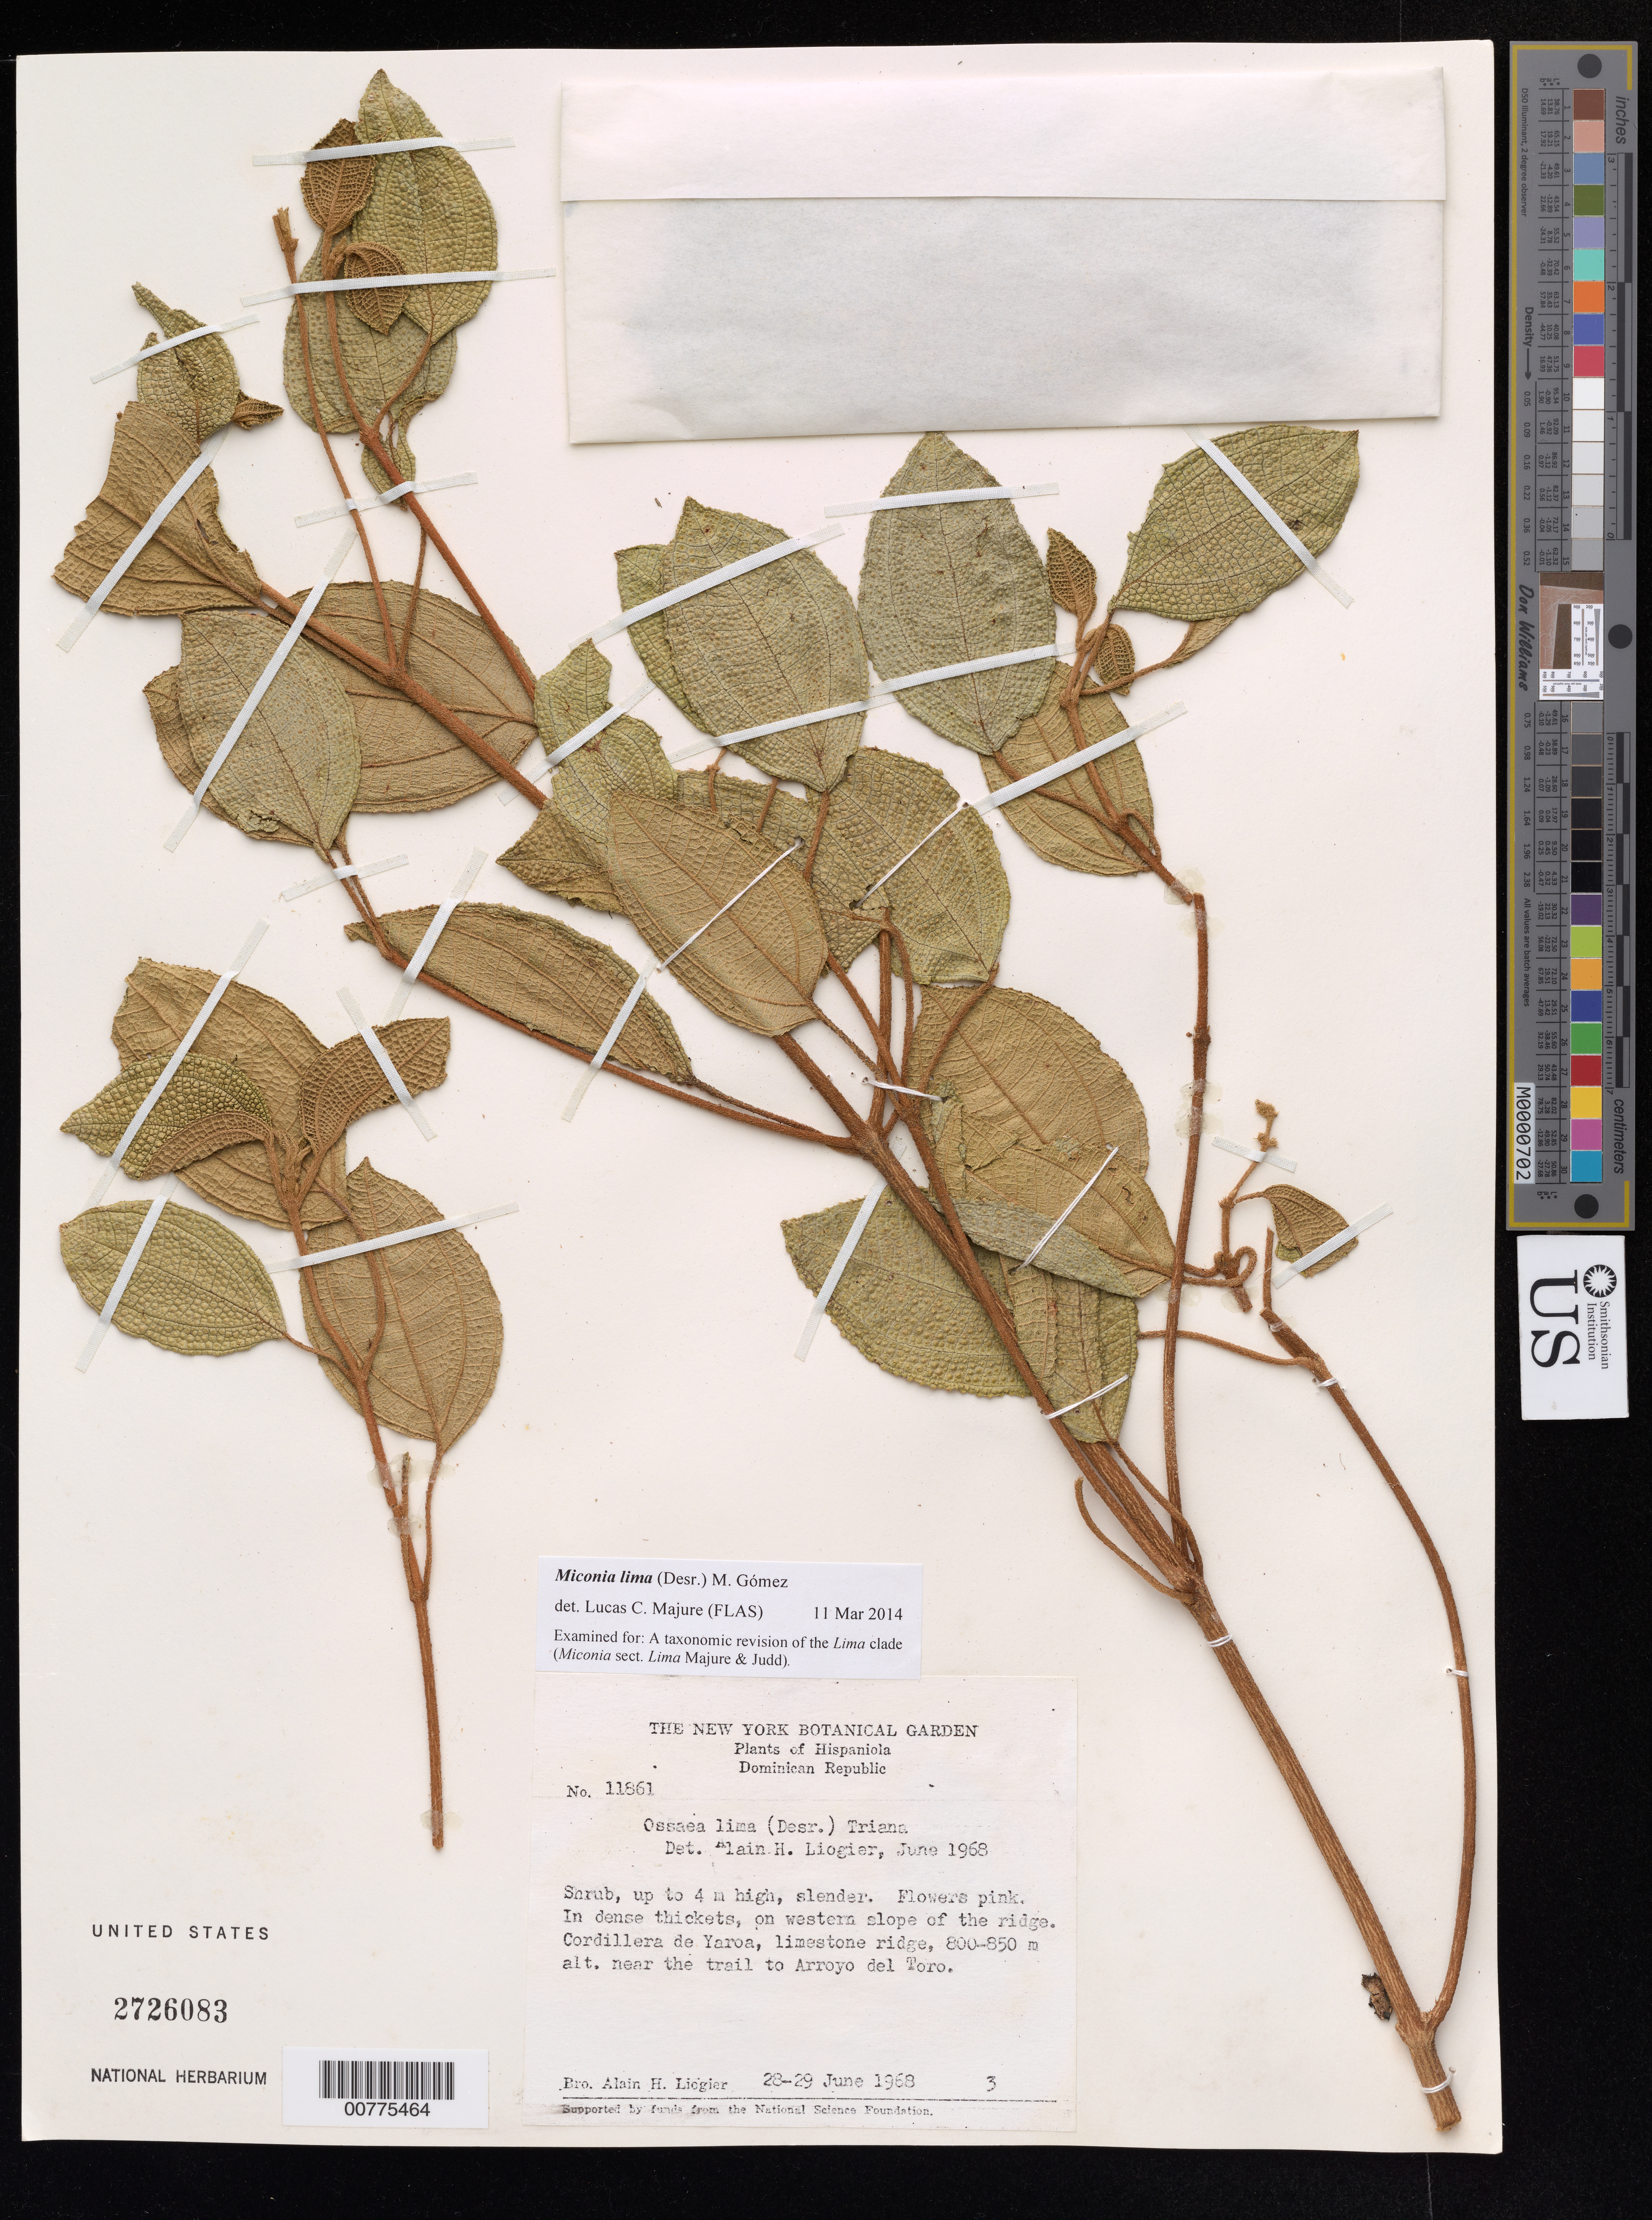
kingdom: Plantae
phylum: Tracheophyta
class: Magnoliopsida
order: Myrtales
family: Melastomataceae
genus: Miconia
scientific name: Miconia lima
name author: M. Gómez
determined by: Majure, Lucas C., (FLAS), University of Florida (UNITED STATES)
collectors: A. H. Liogier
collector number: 11861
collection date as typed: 28 Jun 1968 to 29 Jun 1968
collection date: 1968-06-28/1968-06-29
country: Dominican Republic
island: Hispaniola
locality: Cordillera de Yaroa, near the trail to Arroyo del Toro.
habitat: In dense thickets, on western slope of the ridge, limestone ridge.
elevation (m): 800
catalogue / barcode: US 2726083